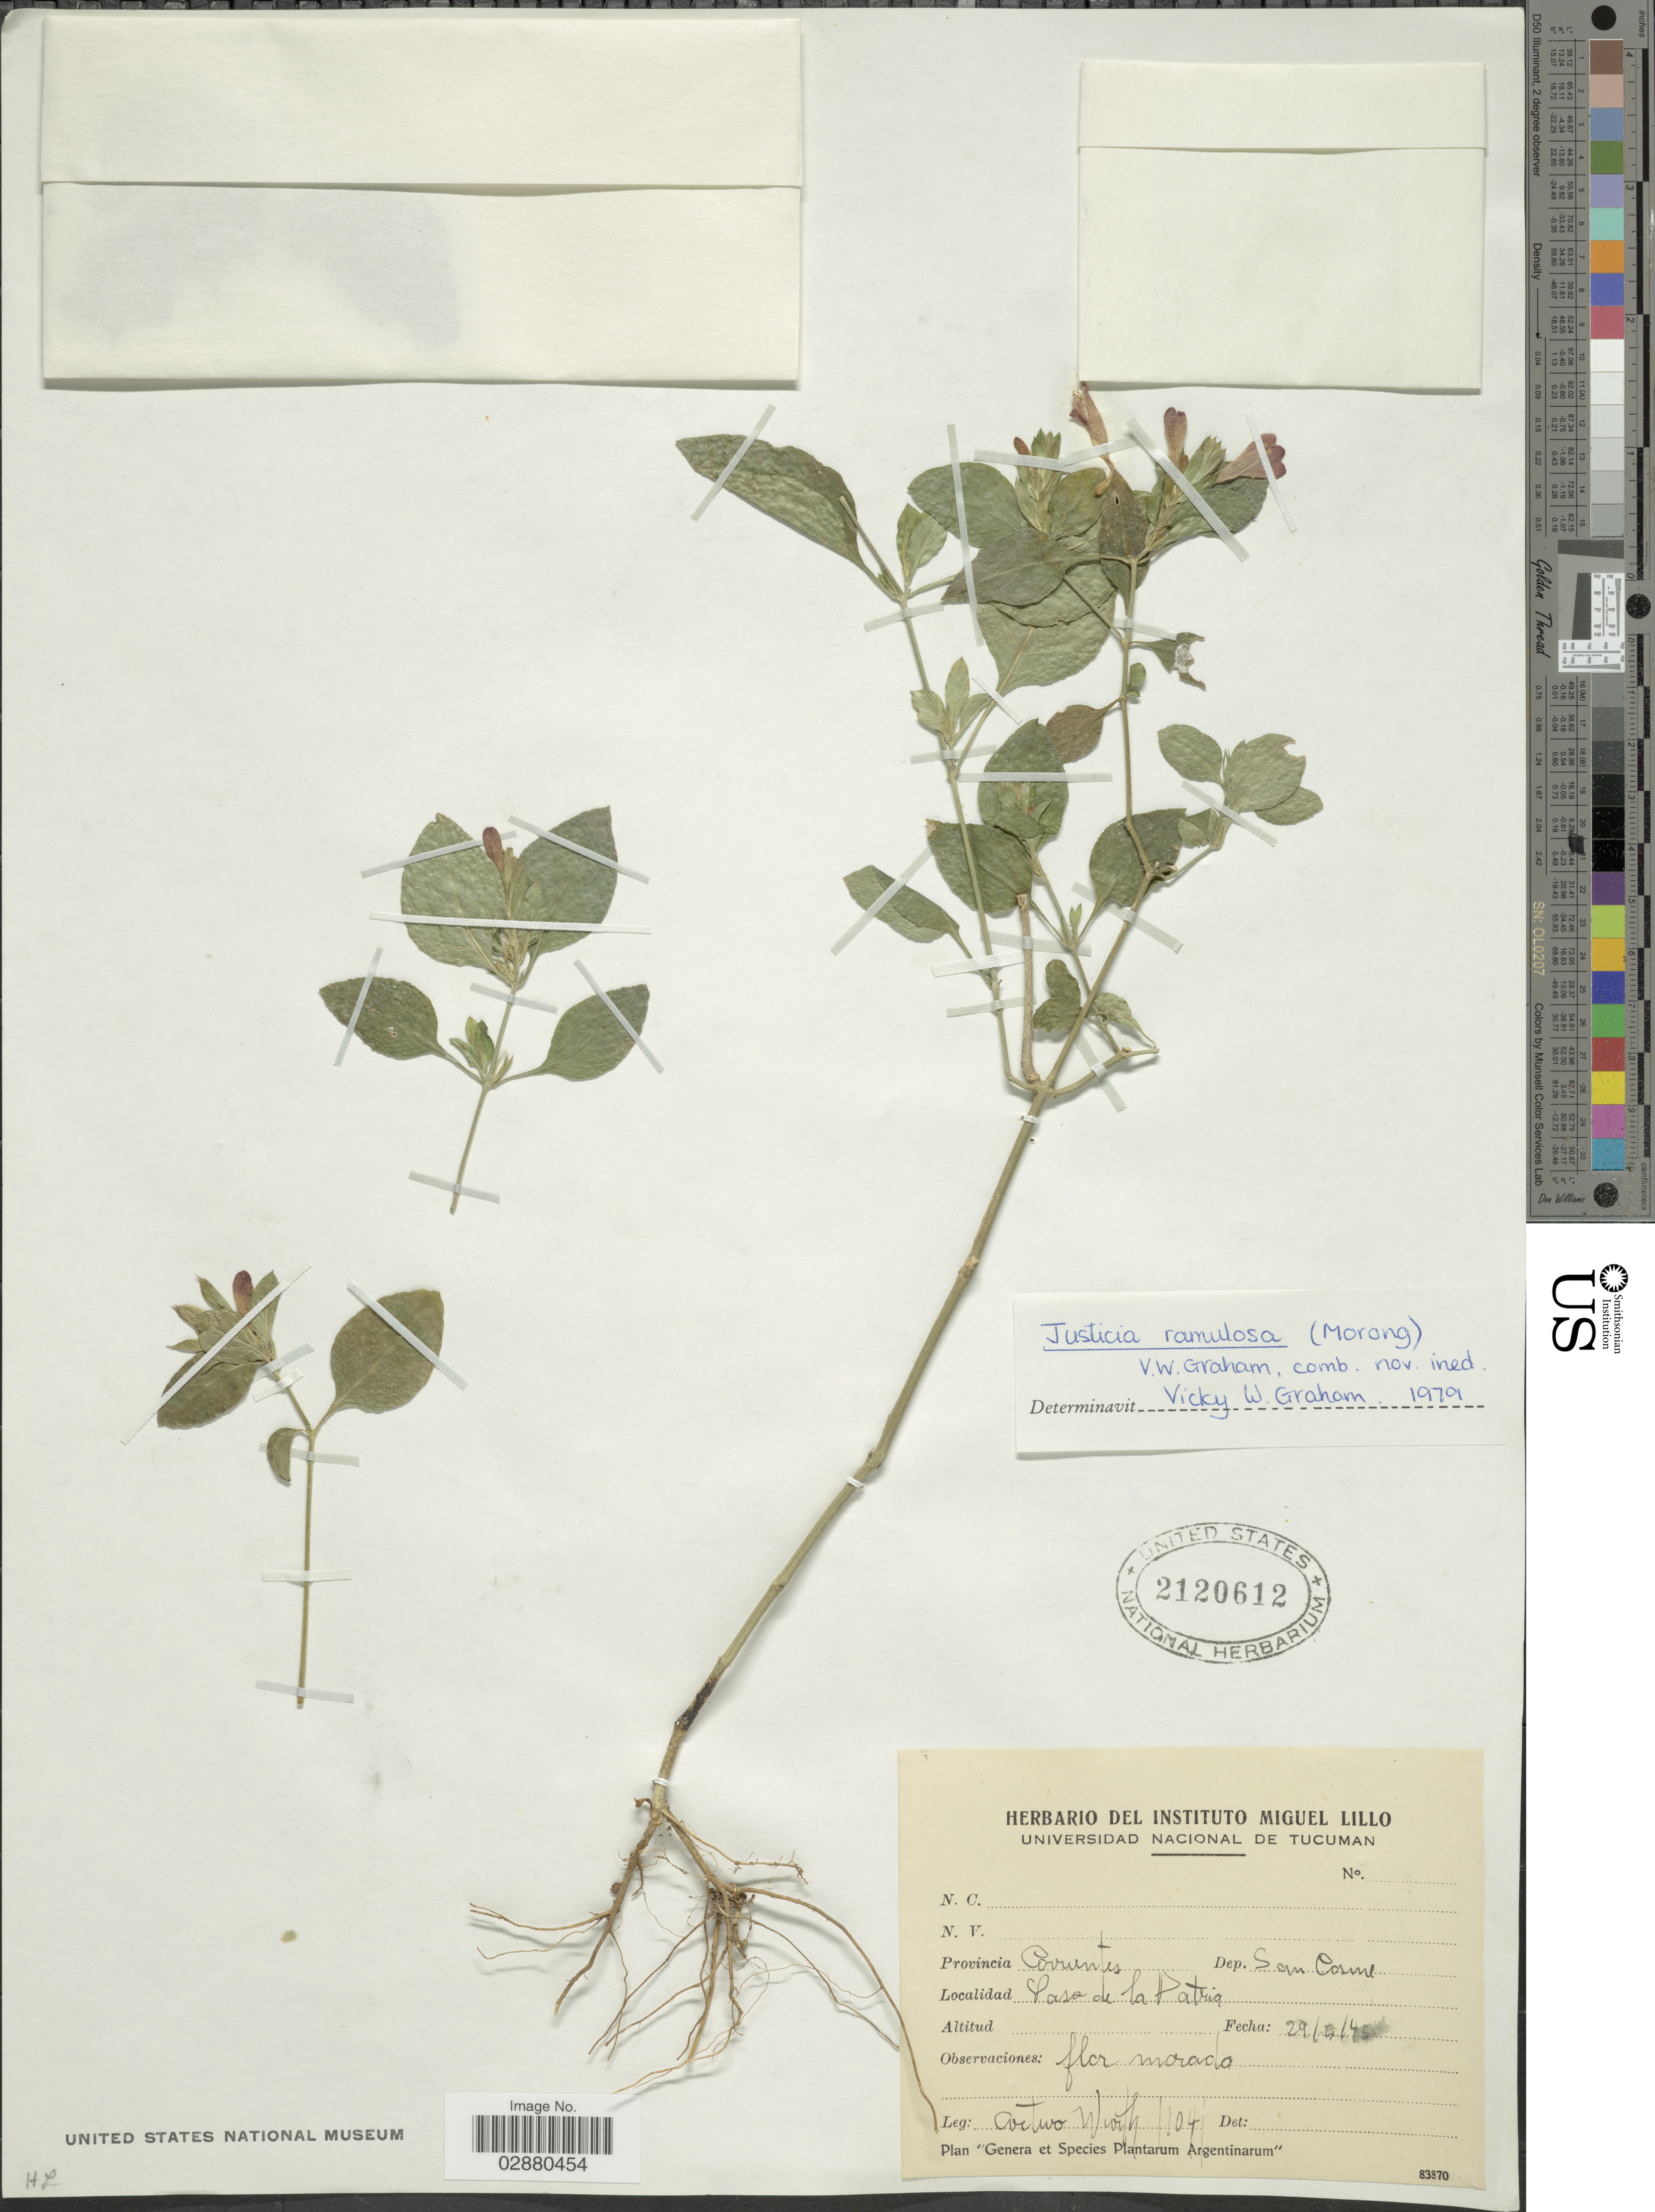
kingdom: Plantae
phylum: Tracheophyta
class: Magnoliopsida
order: Lamiales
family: Acanthaceae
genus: Justicia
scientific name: Justicia ramulosa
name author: (Morong) C. Ezcurra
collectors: A. Wurth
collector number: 104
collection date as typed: Transcribed d/m/y: 29/5/45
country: Argentina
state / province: Corrientes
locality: Dep. San Cosme. Paso de la Patria.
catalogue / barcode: US 2120612